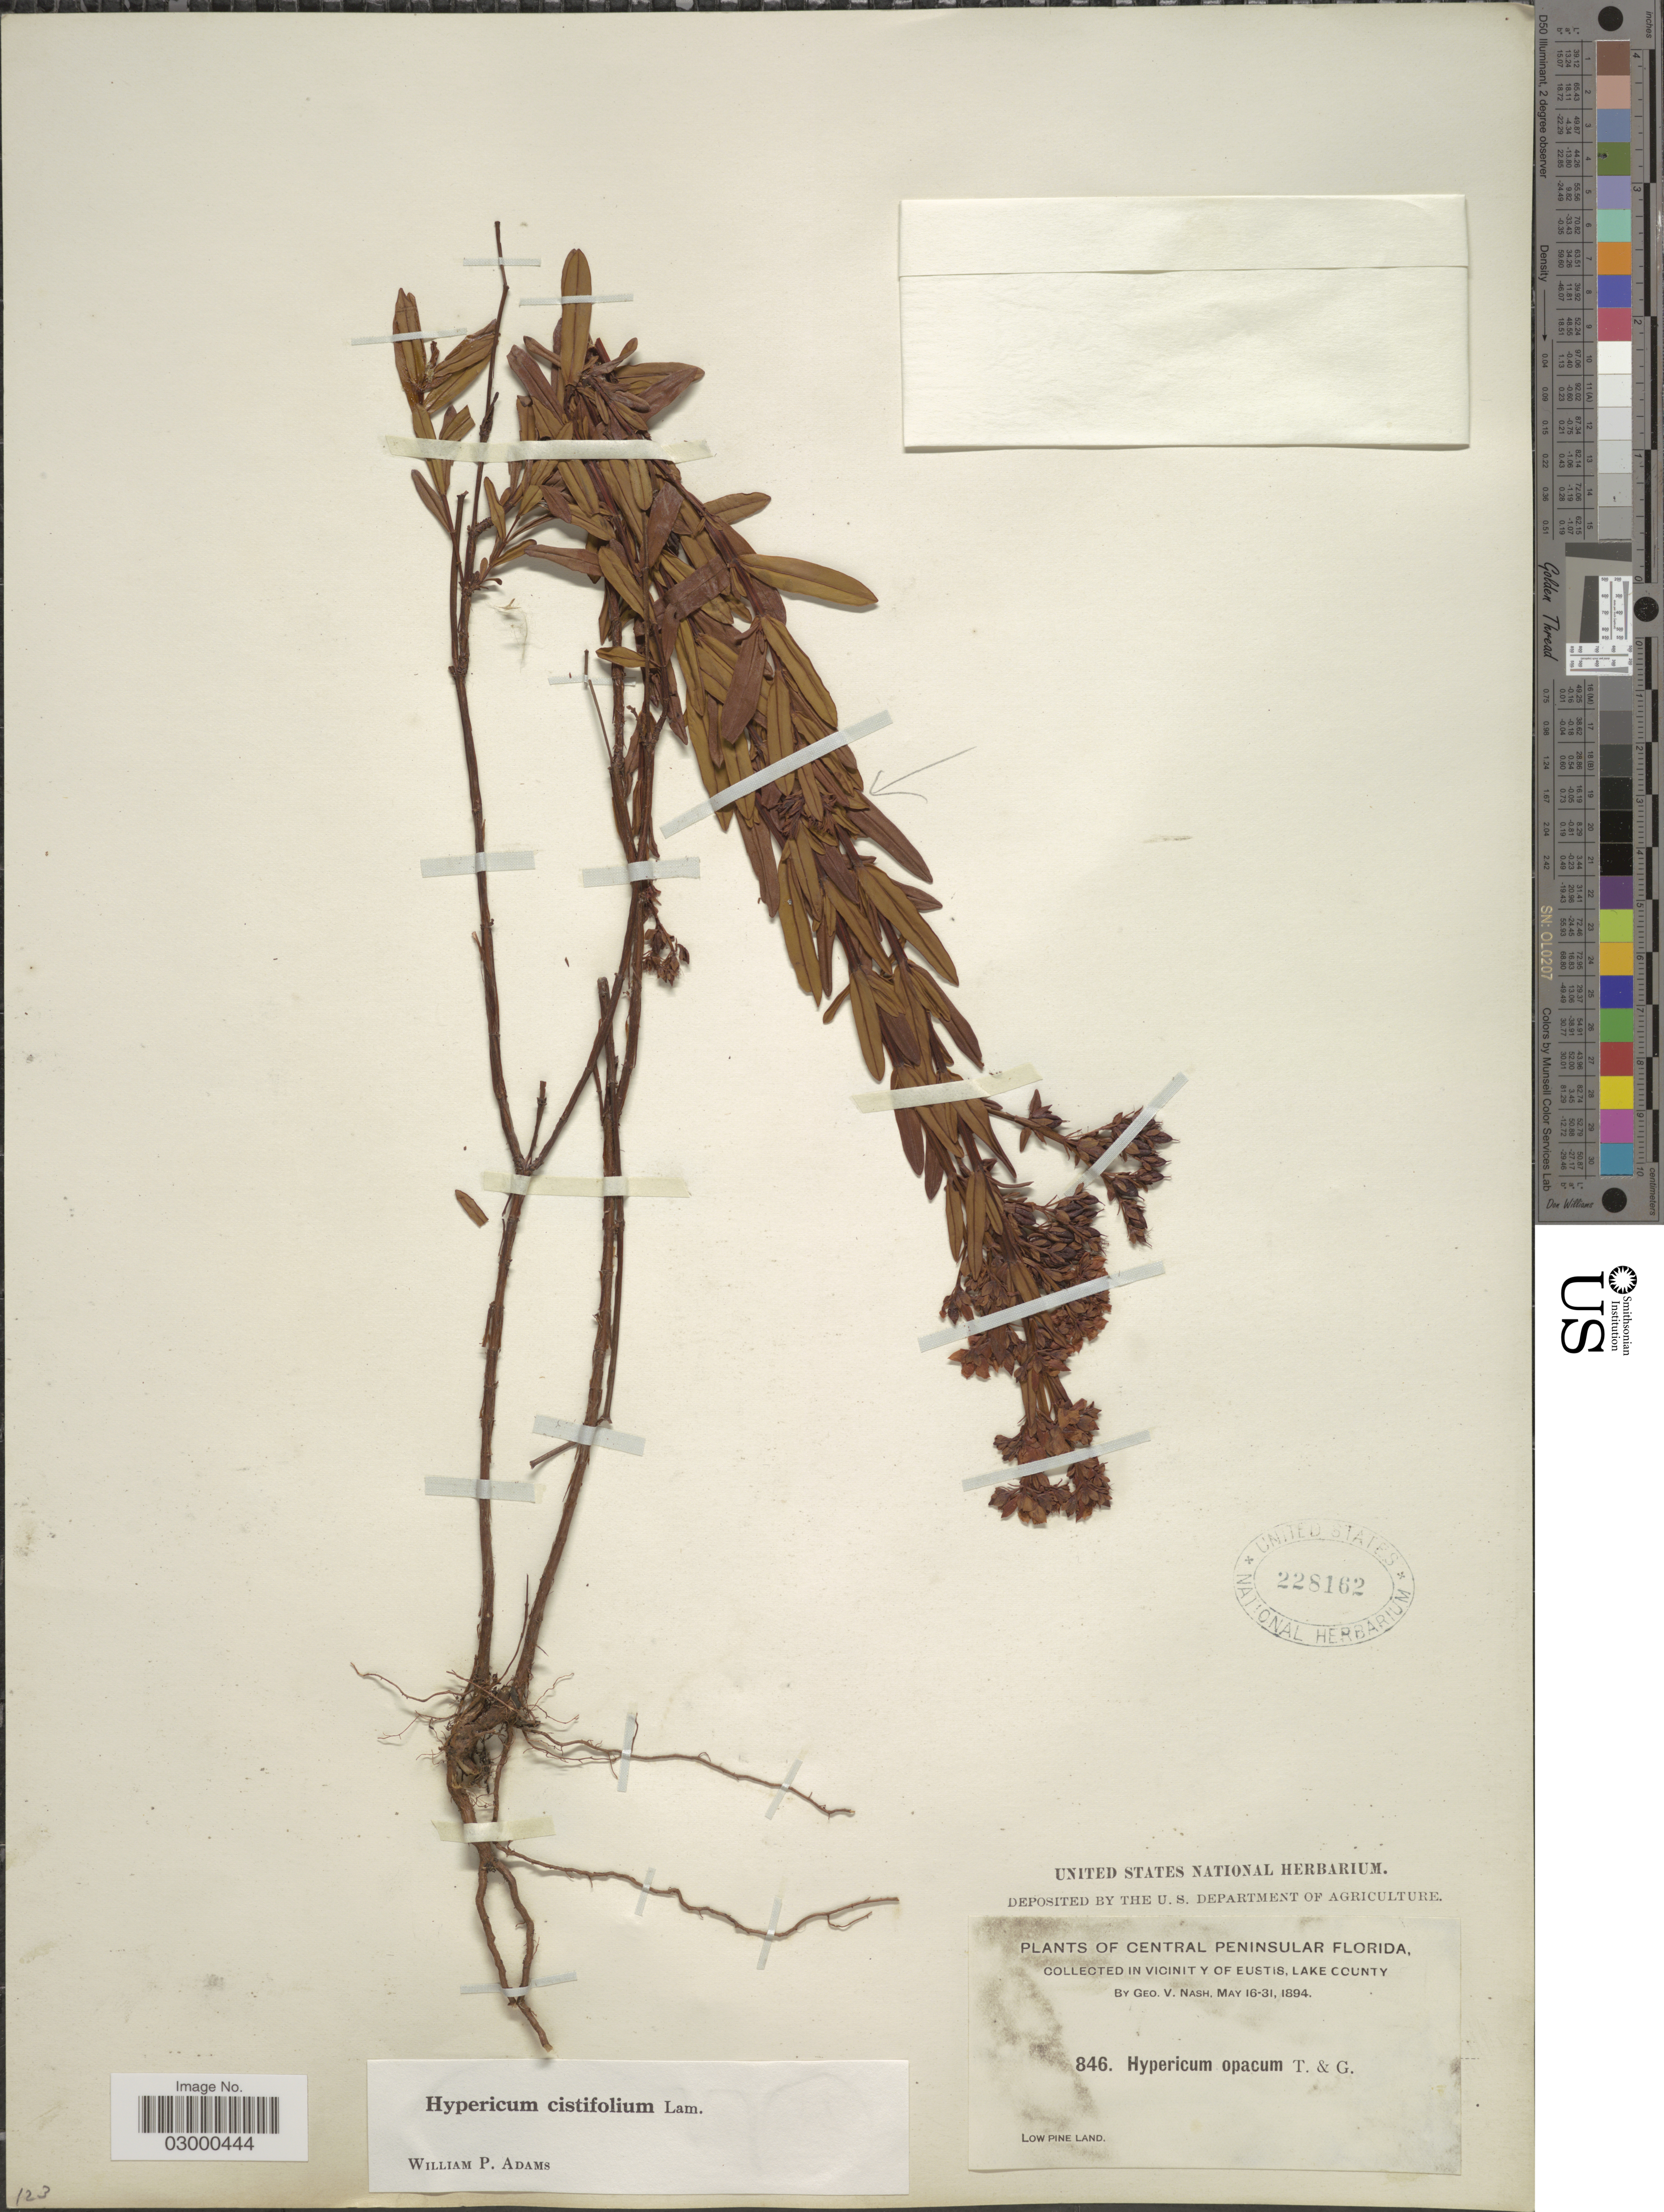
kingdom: Plantae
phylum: Tracheophyta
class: Magnoliopsida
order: Malpighiales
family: Hypericaceae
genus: Hypericum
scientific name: Hypericum cistifolium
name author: Lam.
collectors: G. V. Nash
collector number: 846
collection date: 1894-05-16/1894-05-31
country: United States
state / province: Florida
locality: Central Peninsular Florida, in vicinity of Eustis, Lake County.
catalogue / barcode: US 228162